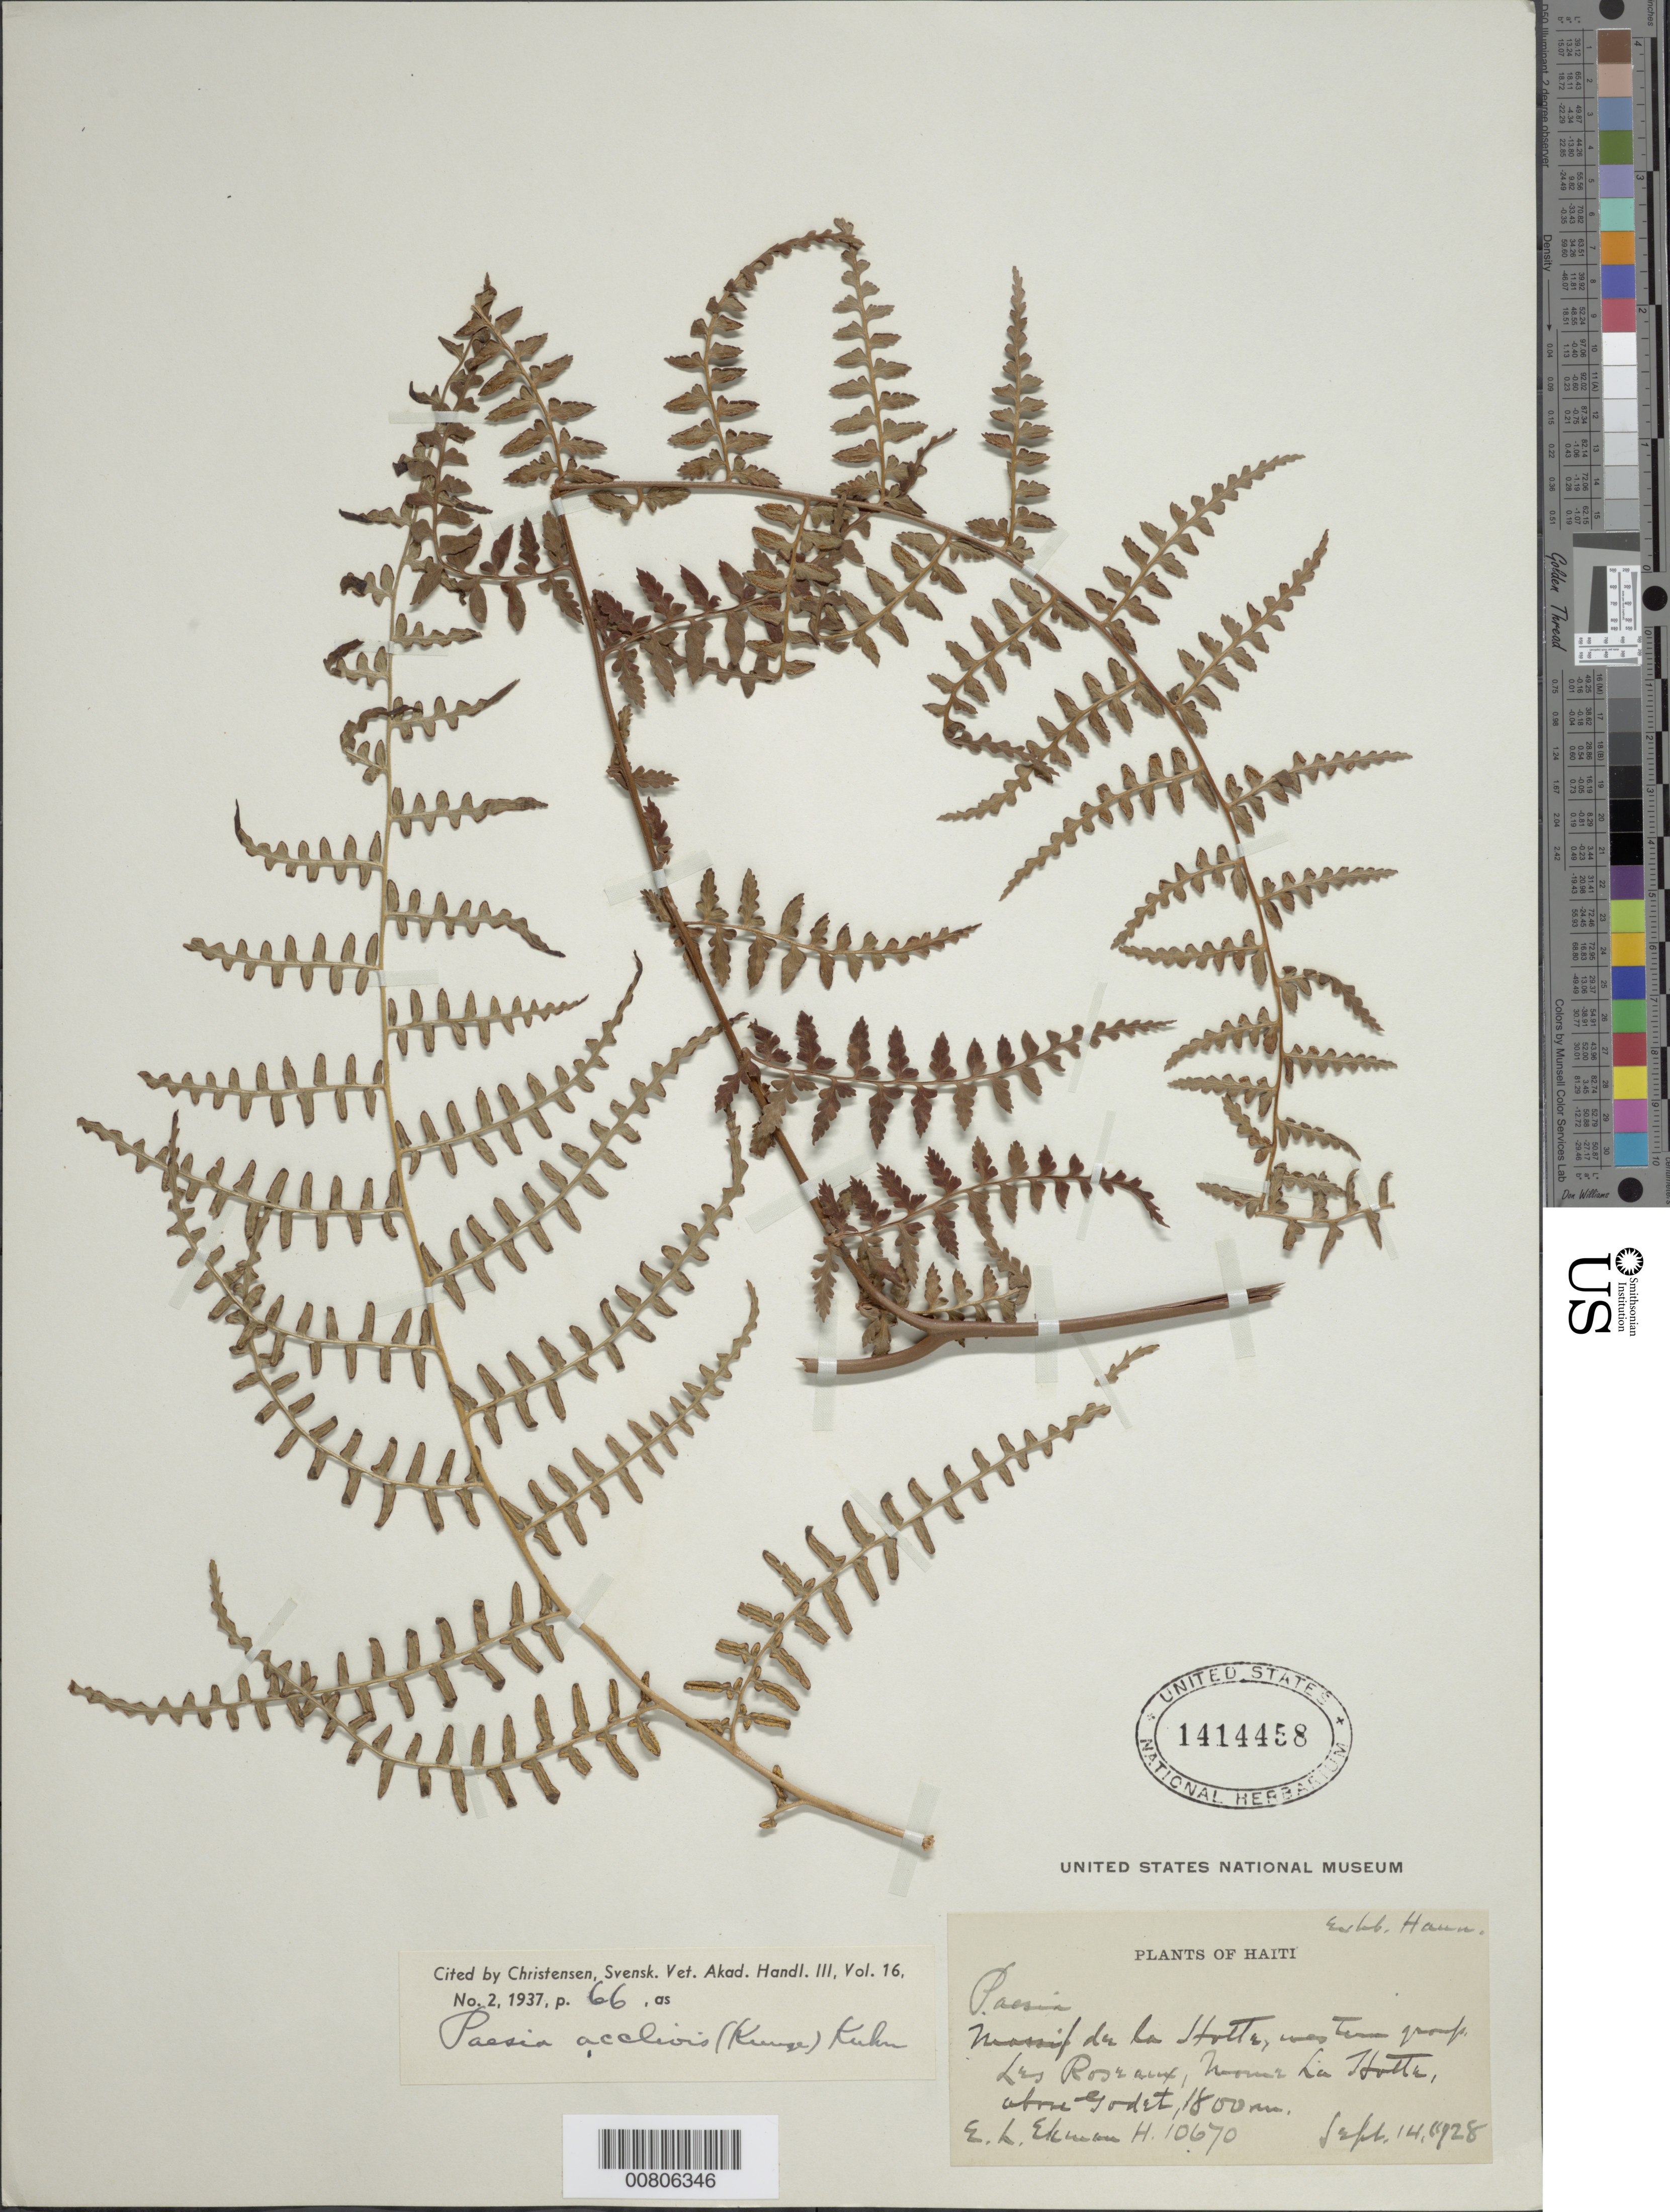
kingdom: Plantae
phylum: Tracheophyta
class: Polypodiopsida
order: Polypodiales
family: Dennstaedtiaceae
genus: Paesia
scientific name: Paesia glandulosa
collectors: E. L. Ekman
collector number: H 10670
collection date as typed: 14 Sep 1928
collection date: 1928-09-14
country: Haiti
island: Hispaniola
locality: Massif de la Hotte, western group, Les Roseaux, Morne La Hotte, above Godet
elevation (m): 1800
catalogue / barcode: US 1414458